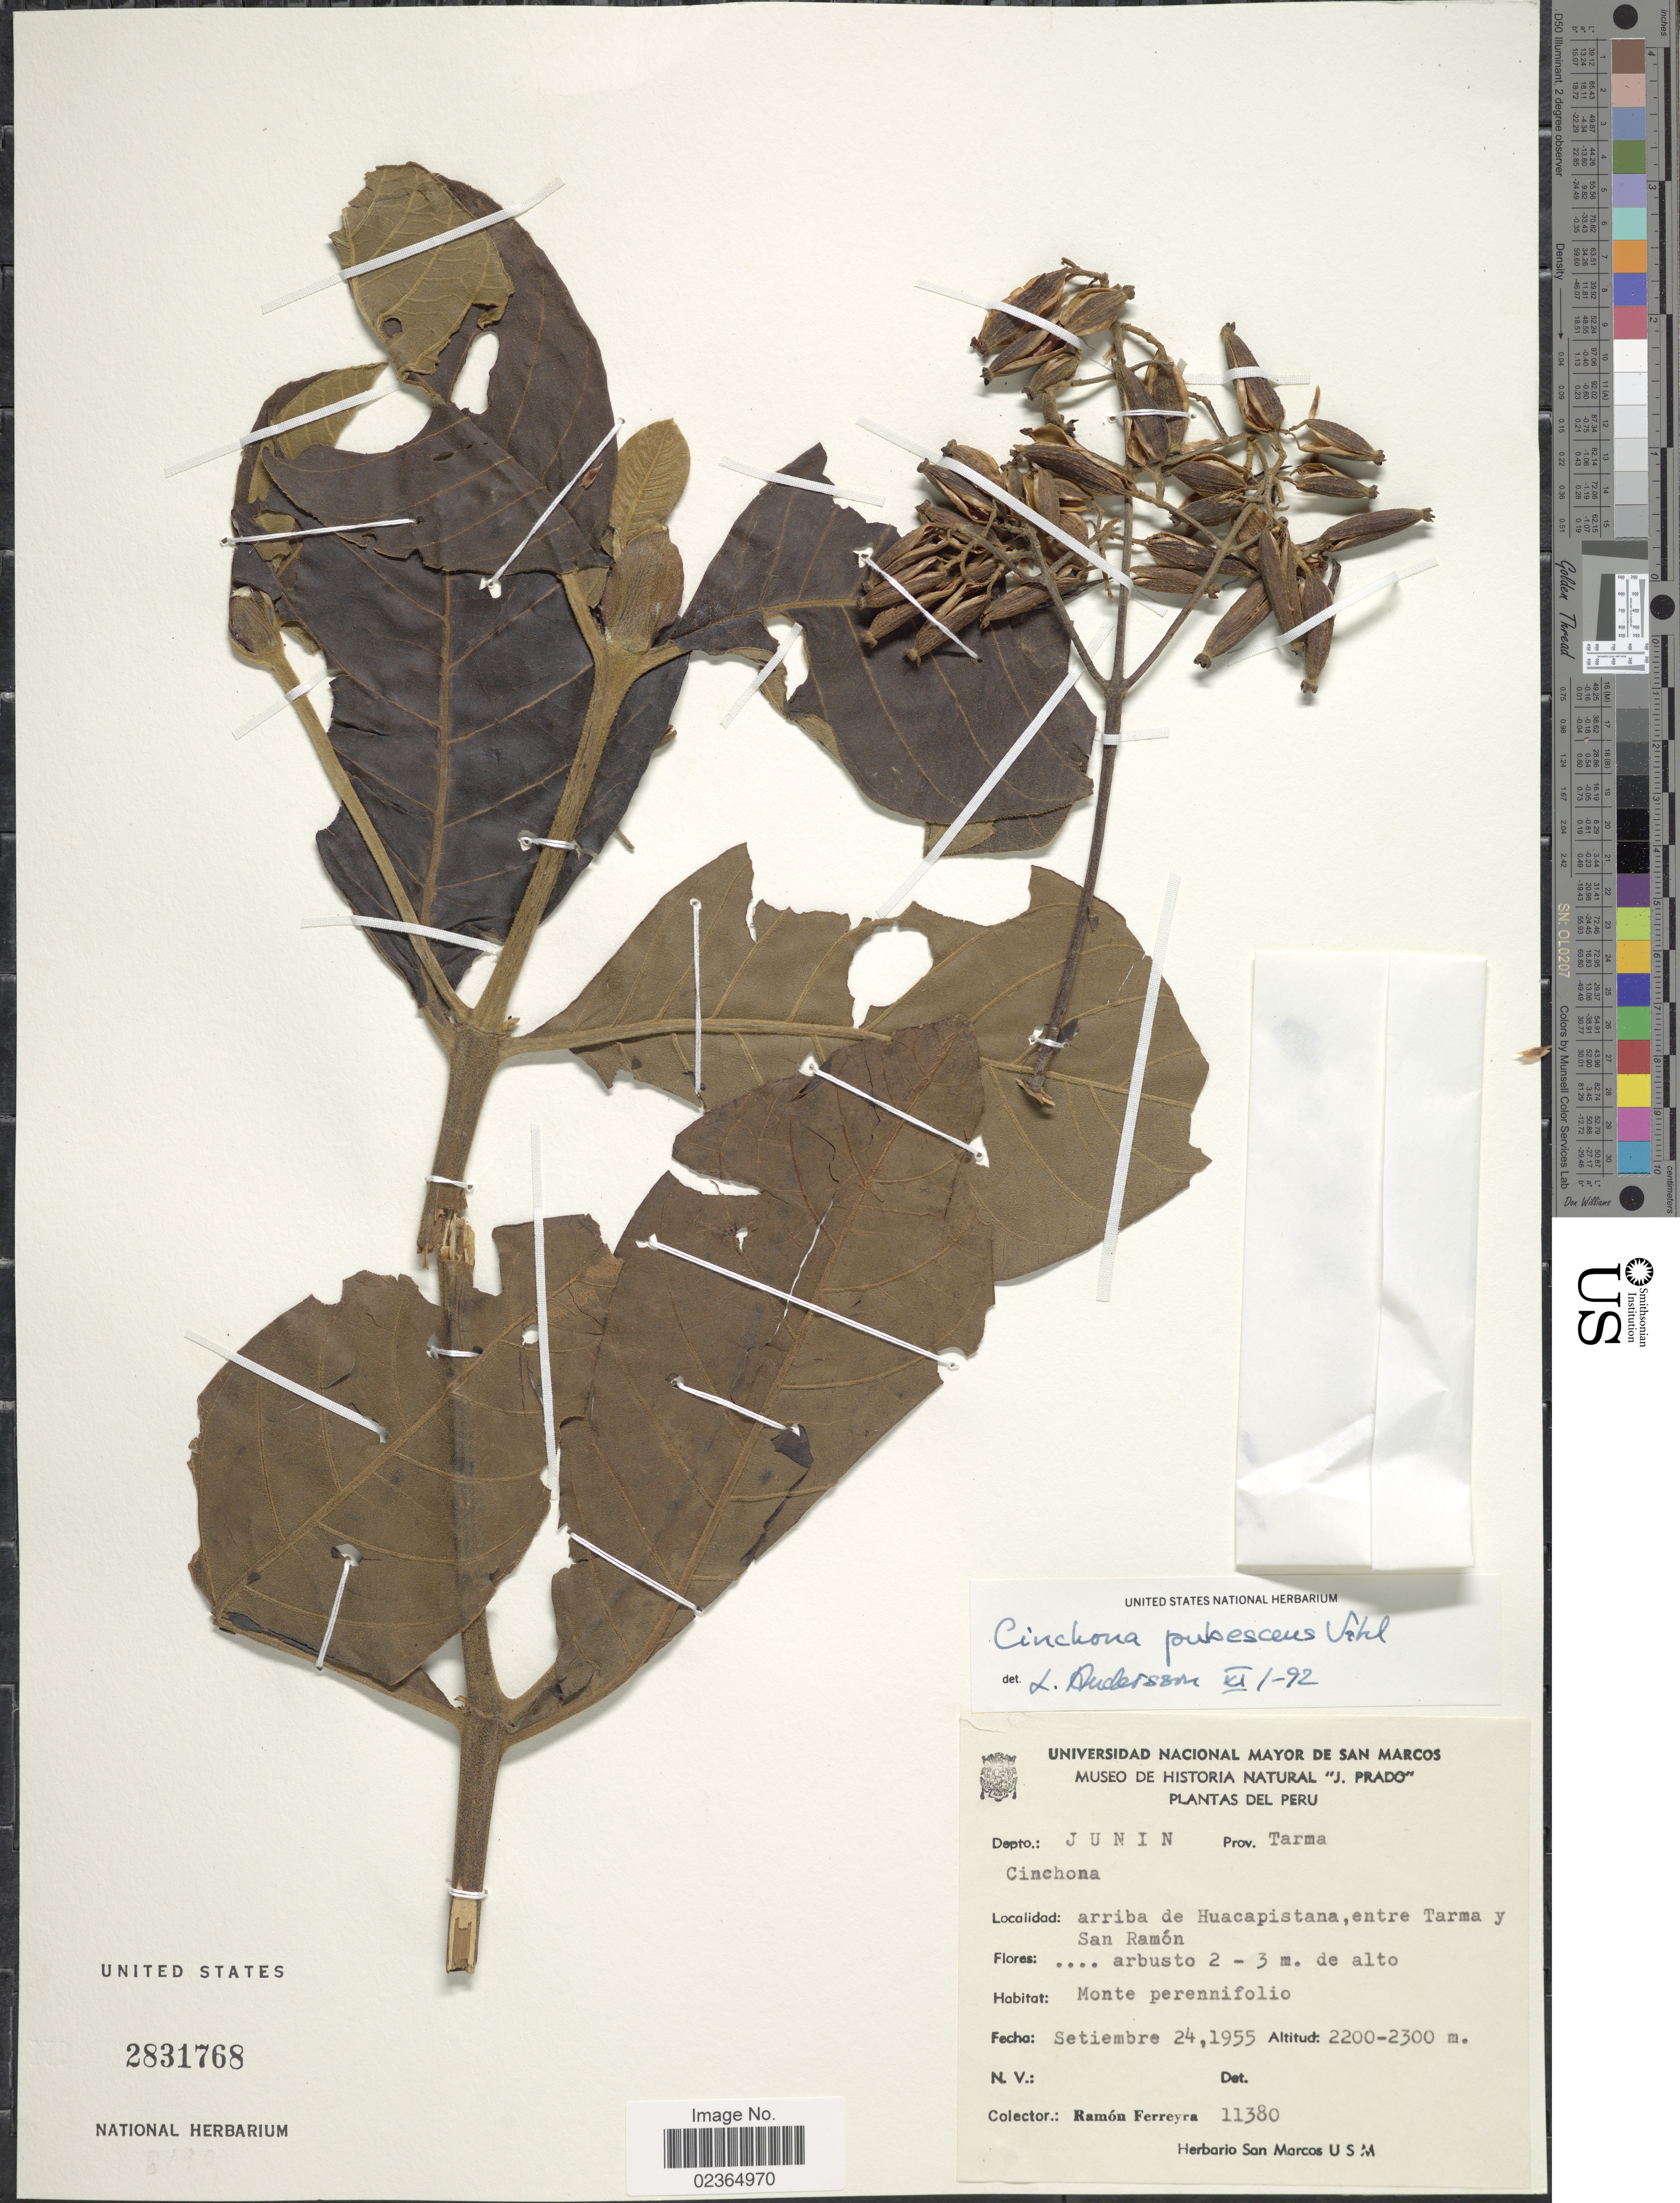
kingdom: Plantae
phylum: Tracheophyta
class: Magnoliopsida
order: Gentianales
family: Rubiaceae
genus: Cinchona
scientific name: Cinchona pubescens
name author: Vahl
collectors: R. A. Ferreyra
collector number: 11380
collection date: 1955-09-24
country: Peru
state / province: Junín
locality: Prov. Tarma. arriba de Huacapistana, entre Tarma y San Ramón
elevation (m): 2200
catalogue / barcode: US 2831768